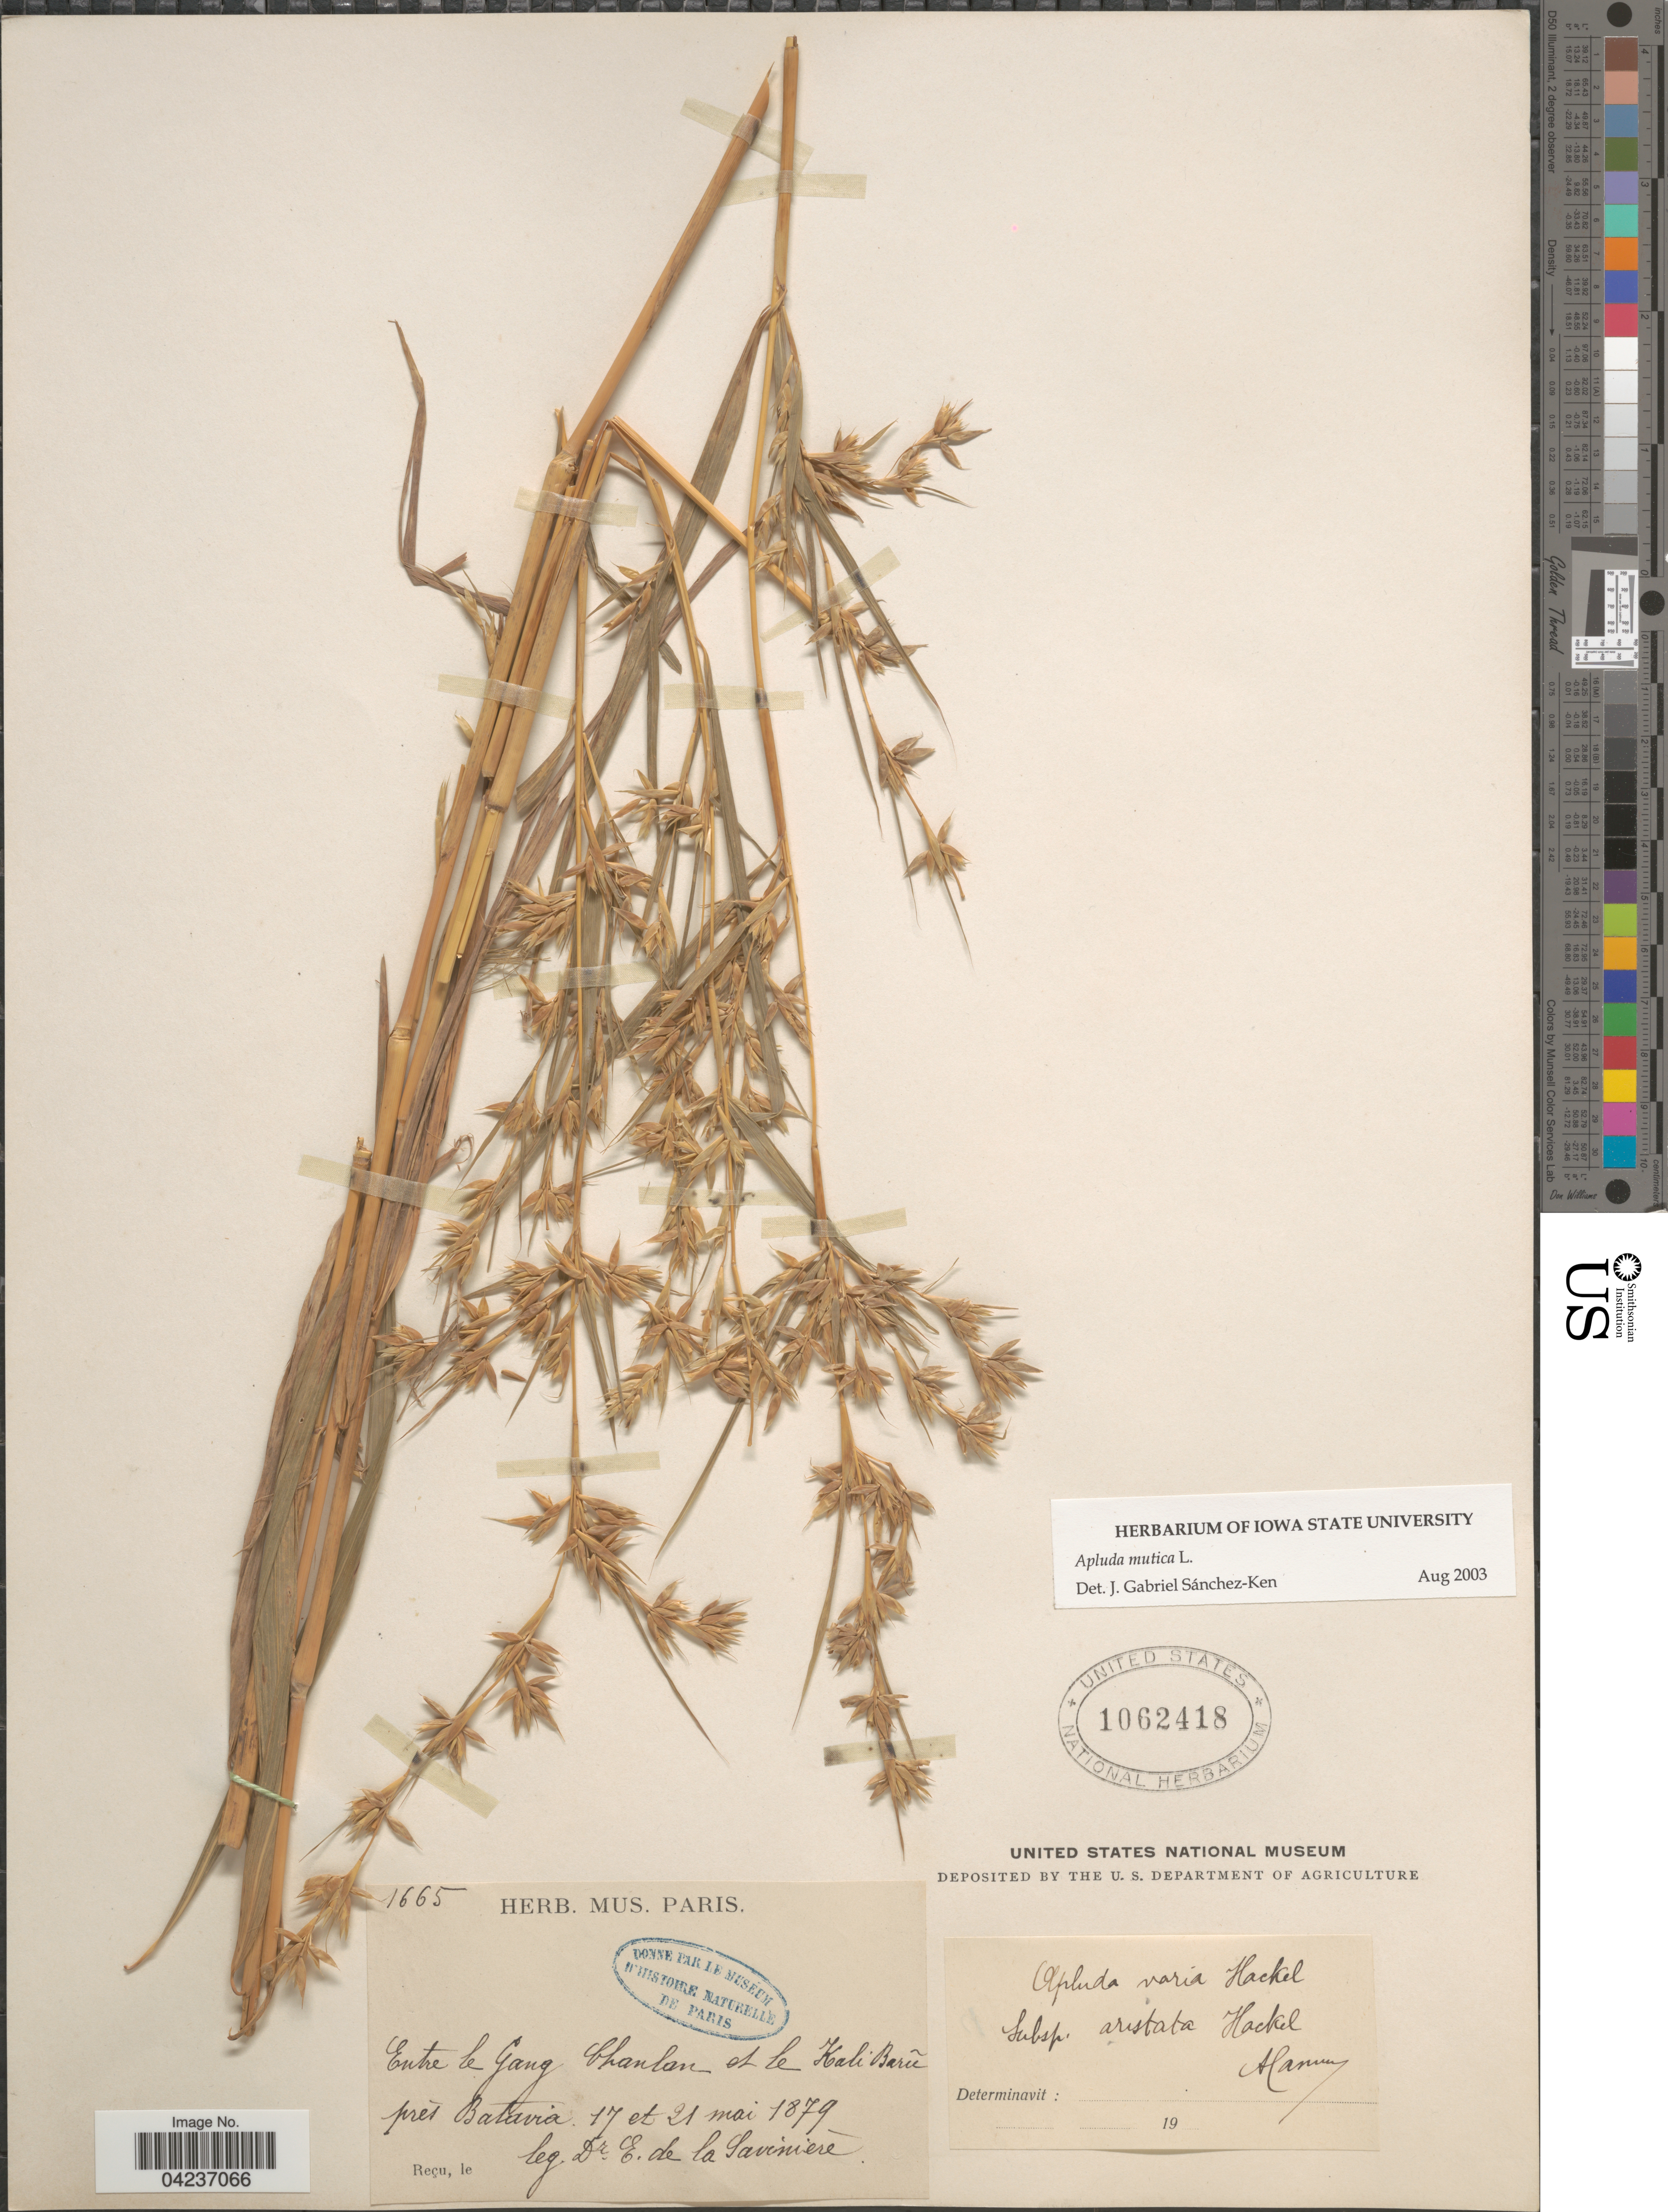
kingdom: Plantae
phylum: Tracheophyta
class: Liliopsida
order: Poales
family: Poaceae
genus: Apluda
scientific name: Apluda mutica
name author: L.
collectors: E. Savinière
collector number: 1665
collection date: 1879-05-17/1879-05-21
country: Indonesia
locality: Entre la Gang bhanlan [interpreted] et le Kali Baru près Batavia.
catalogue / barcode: US 1062418